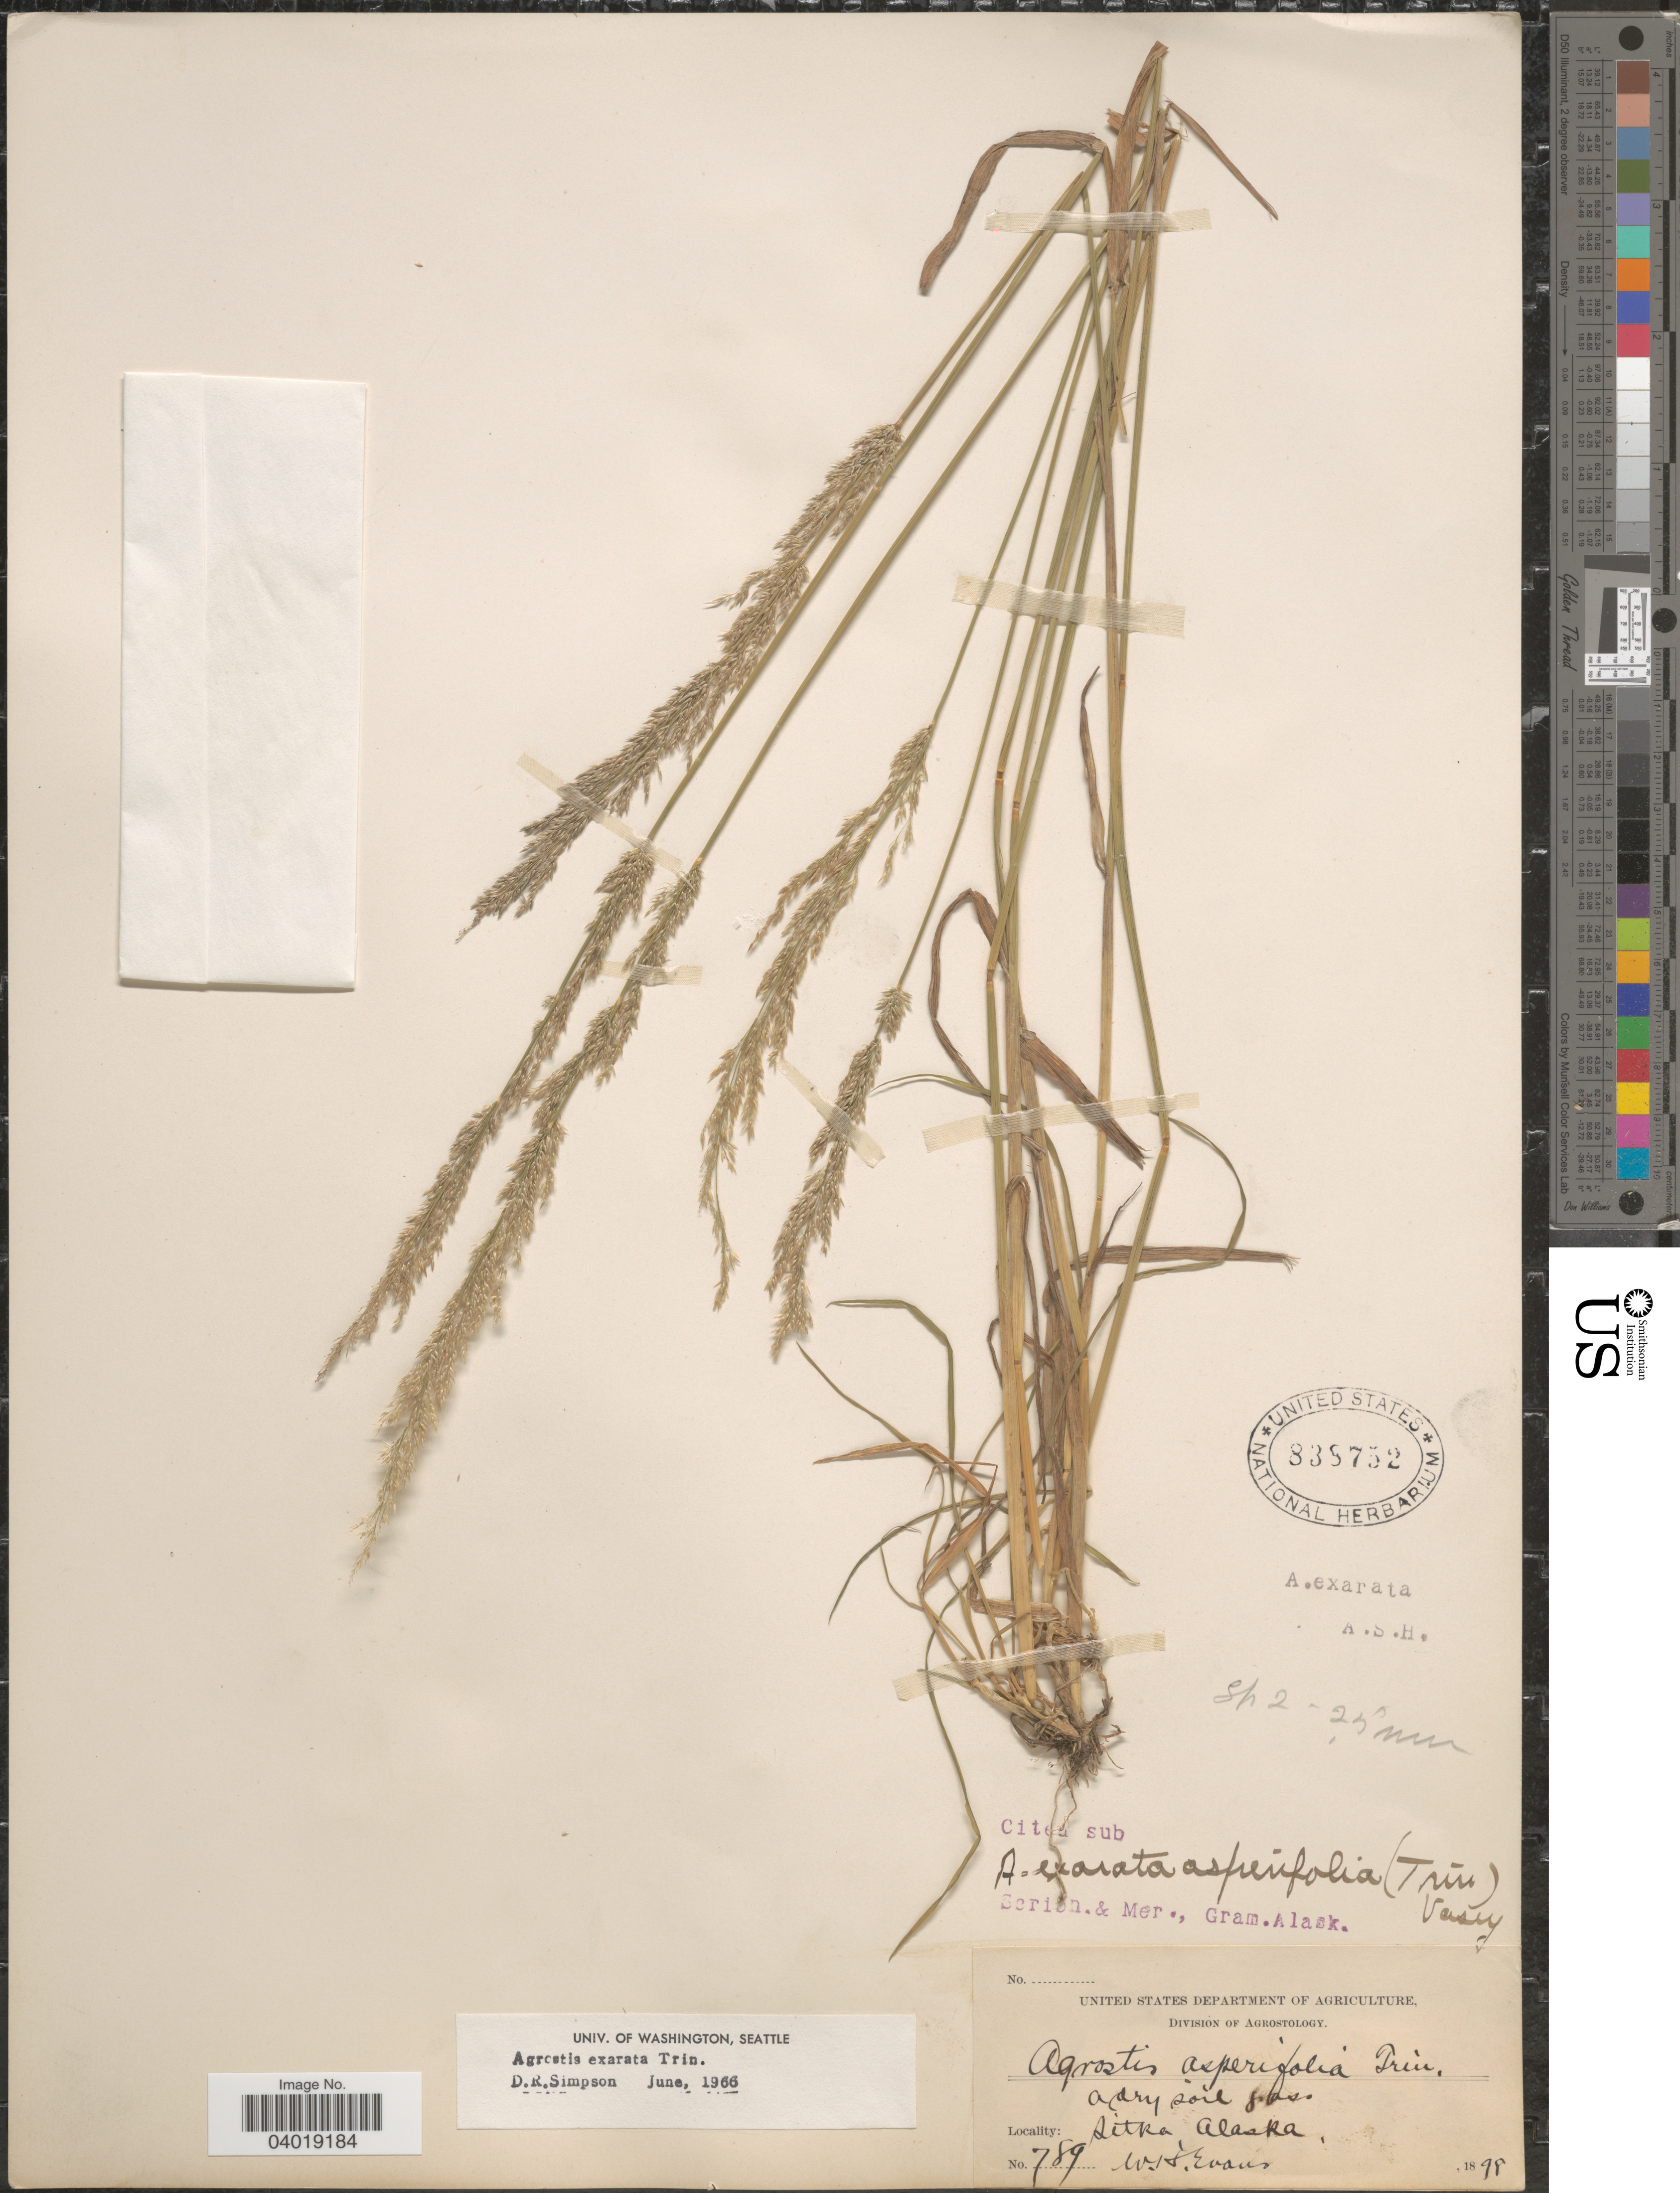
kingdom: Plantae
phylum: Tracheophyta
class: Liliopsida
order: Poales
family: Poaceae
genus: Agrostis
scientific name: Agrostis exarata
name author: Trin.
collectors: W. H. Evans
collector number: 789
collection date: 1898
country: United States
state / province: Alaska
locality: Sitka.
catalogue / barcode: US 838752